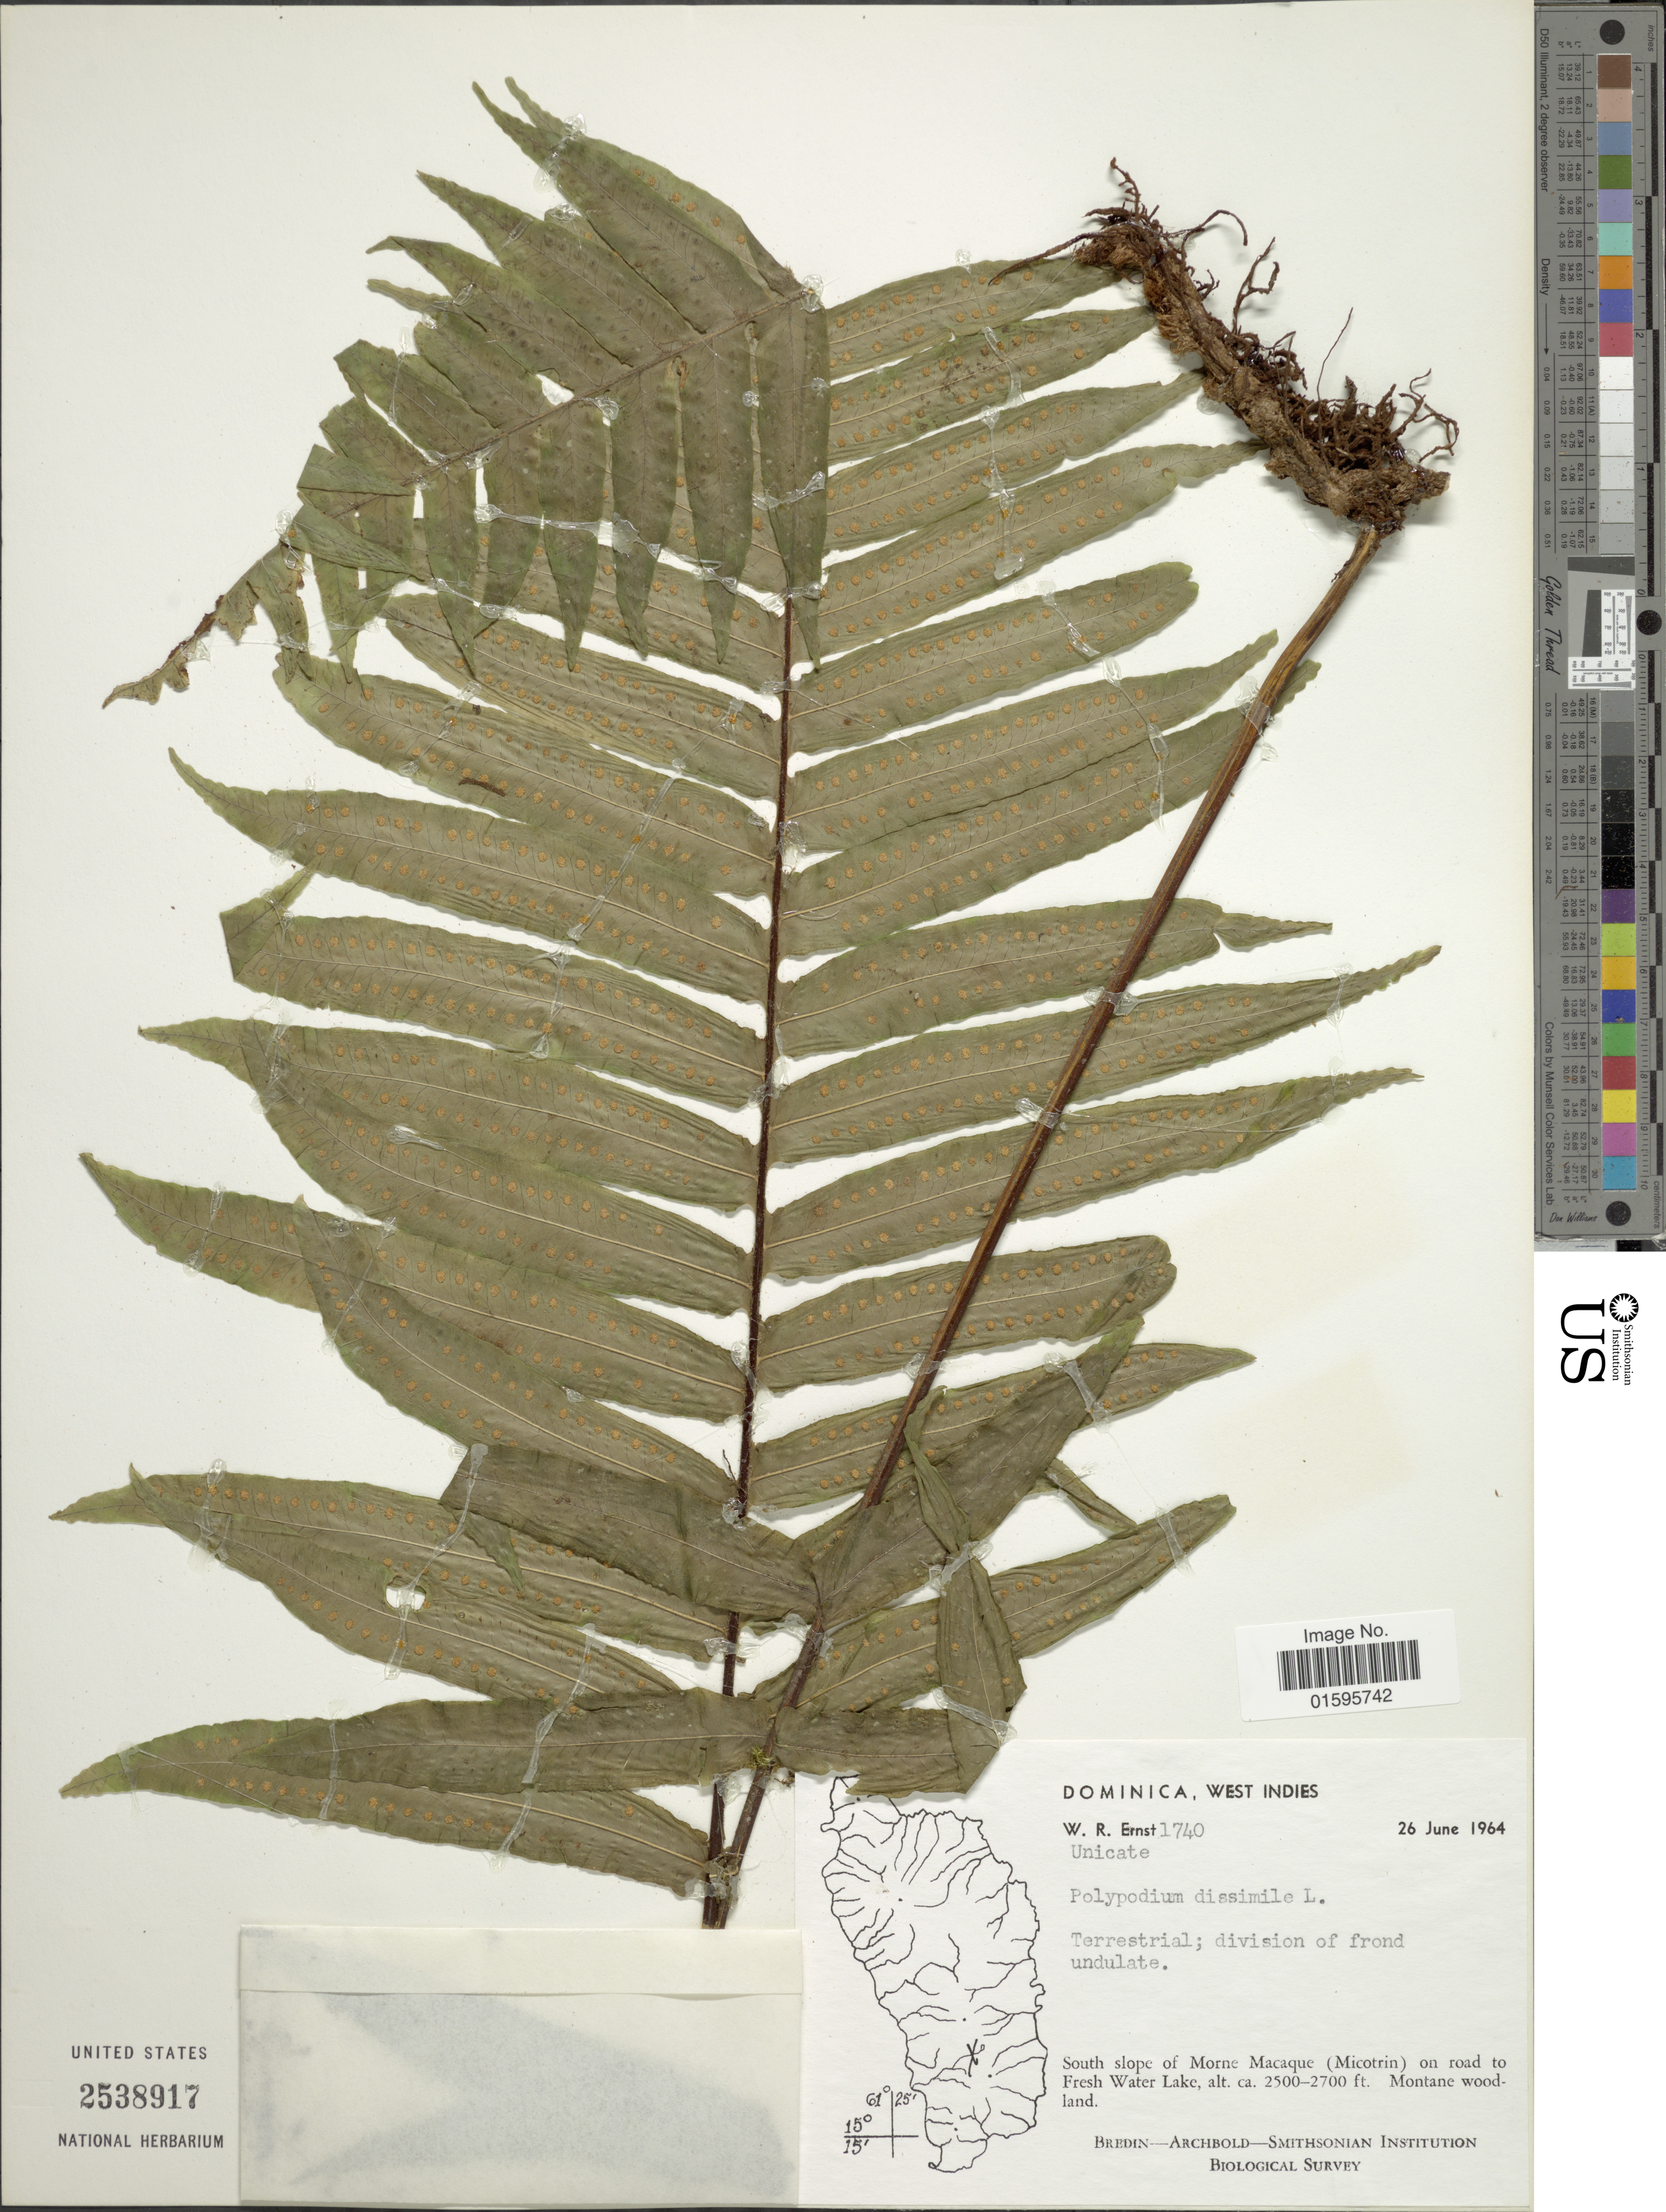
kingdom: Plantae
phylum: Tracheophyta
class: Polypodiopsida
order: Polypodiales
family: Polypodiaceae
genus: Polypodium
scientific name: Polypodium dulce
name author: Poir.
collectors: W. R. Ernst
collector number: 1740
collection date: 1964-06-26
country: Dominica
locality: Dominica, West Indies, south slope of Morne Macaque (Micotrin) on road to Fresh Water Lake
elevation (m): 762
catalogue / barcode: US 2538917